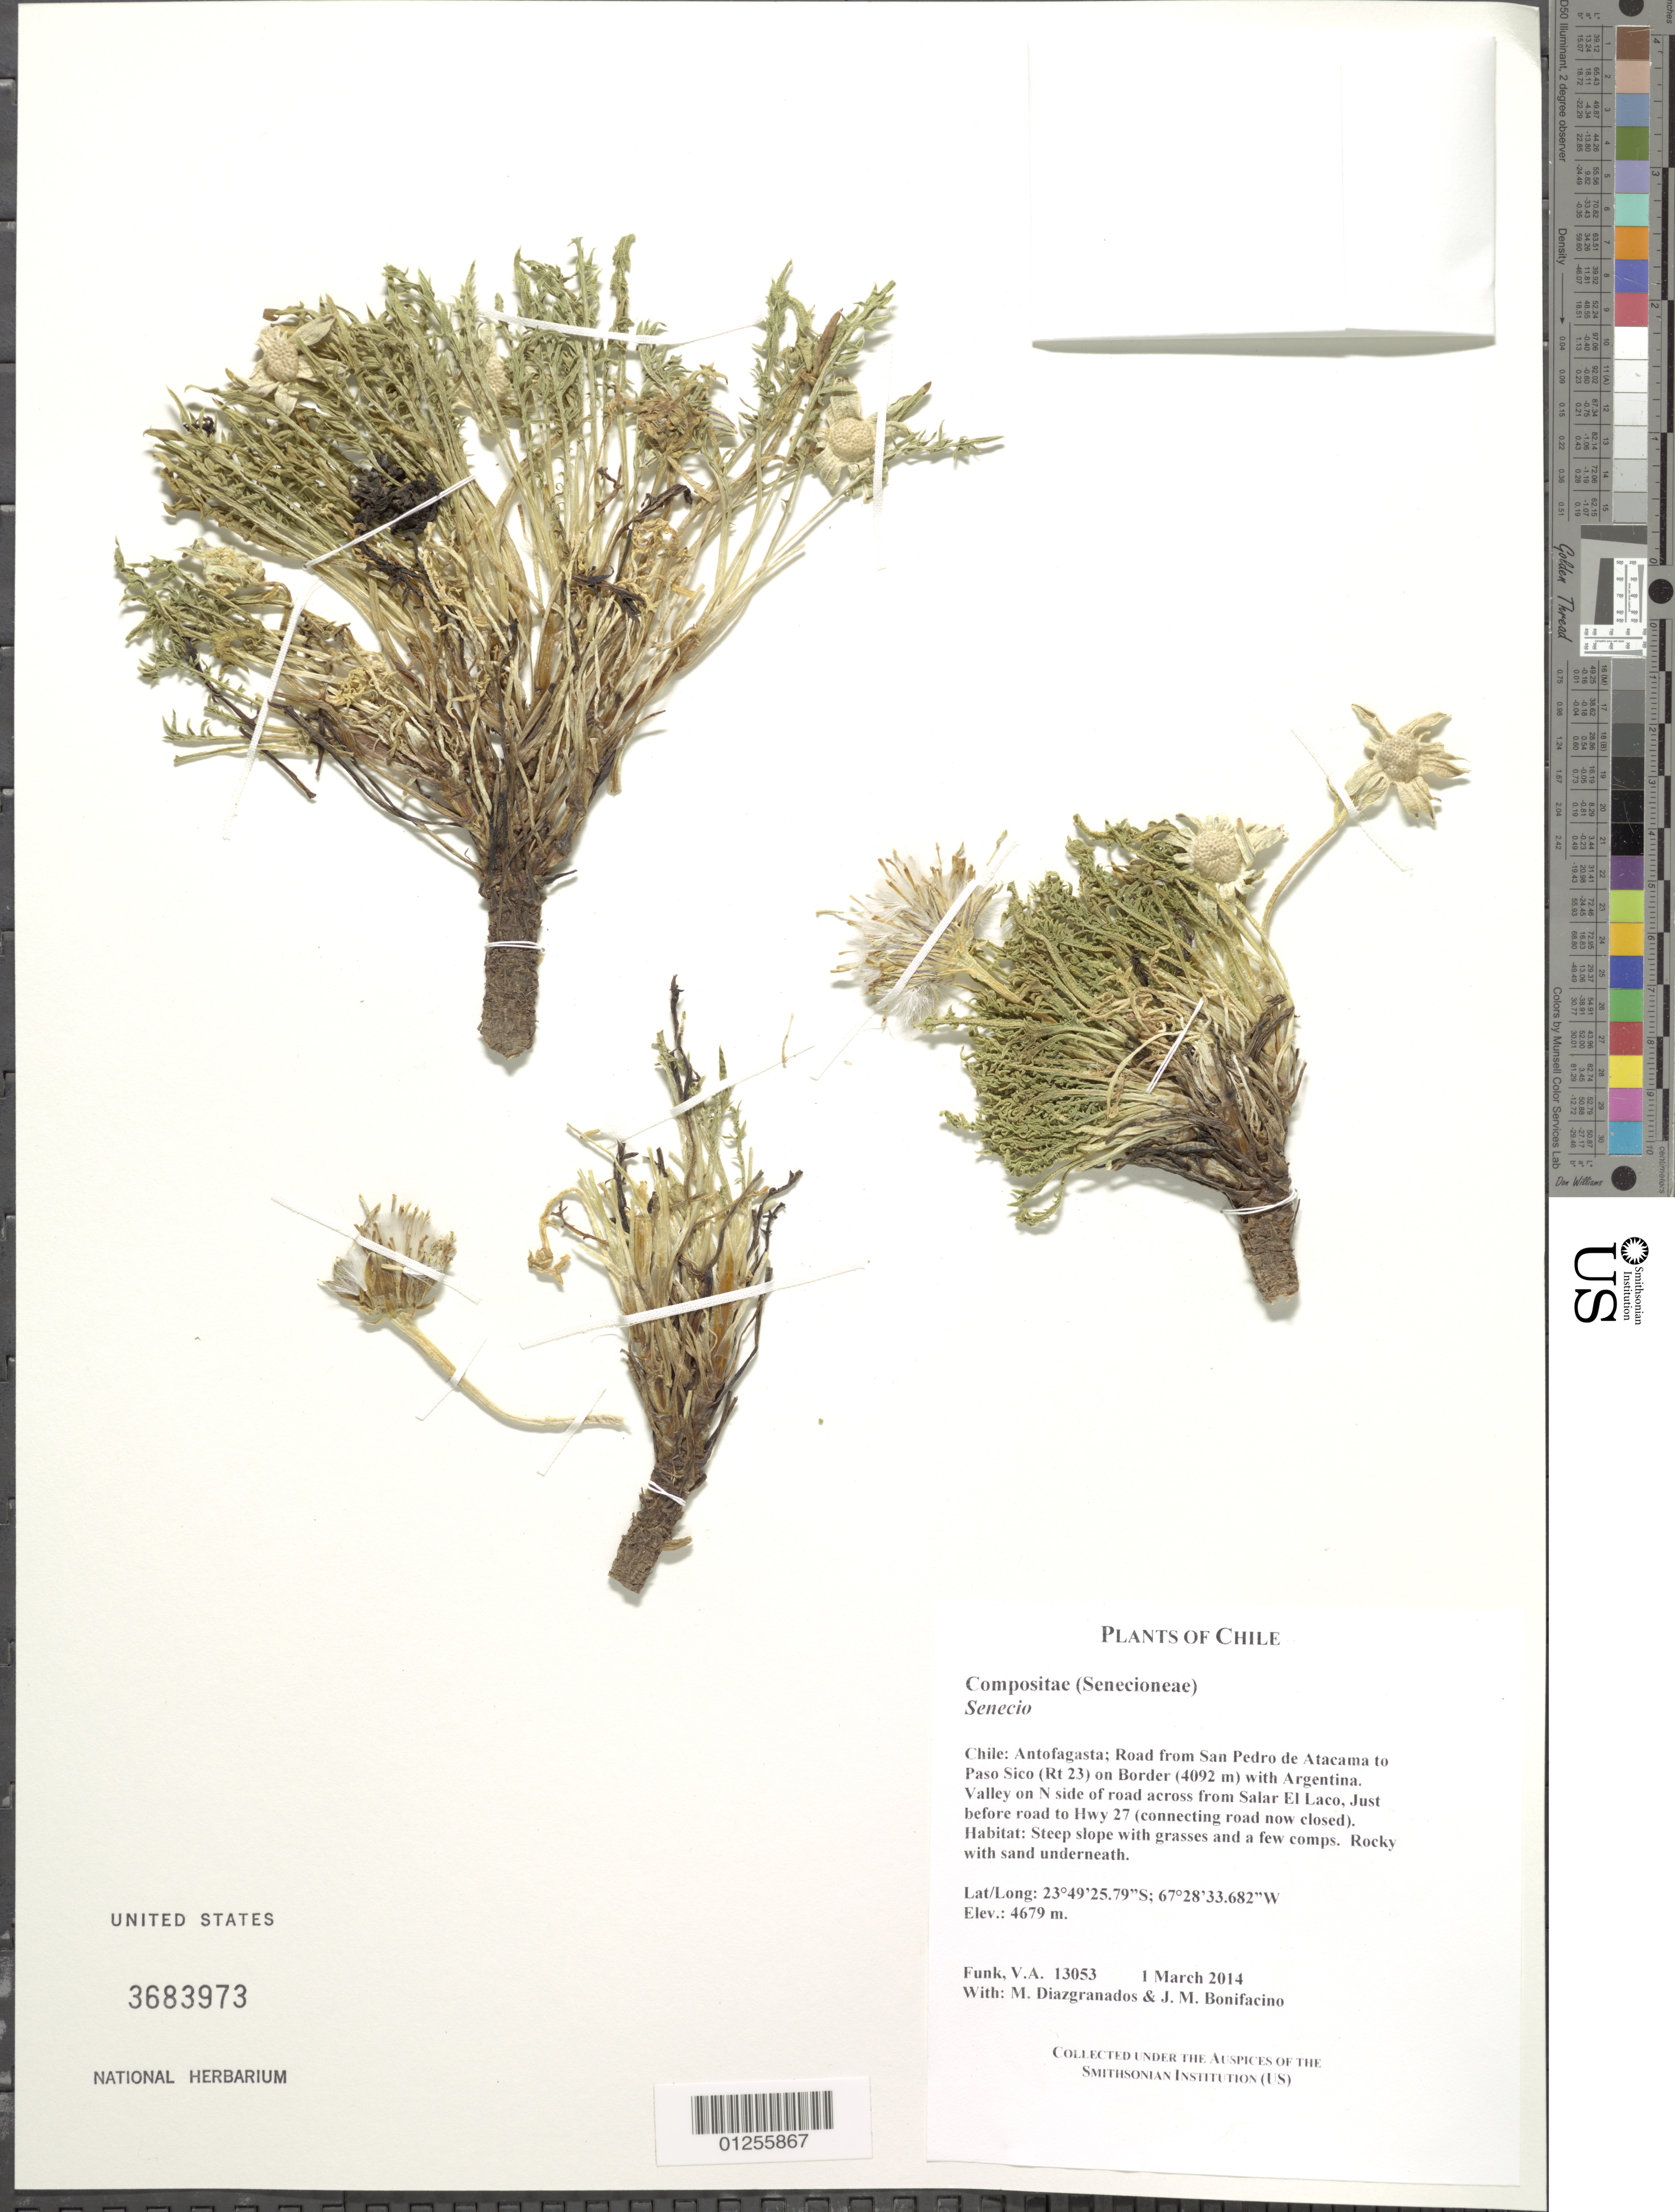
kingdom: Plantae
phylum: Tracheophyta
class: Magnoliopsida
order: Asterales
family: Asteraceae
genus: Senecio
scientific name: Senecio sp.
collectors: V. Funk, M. Diazgranados C. & M. Bonifacino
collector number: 13053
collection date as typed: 1 March 2014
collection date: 2014-03-01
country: Chile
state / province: Antofagasta (II)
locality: Road from San Pedro de Atacama to Paso Sico (Rt 23) on Border (4092 m) with Argentina.Valley on N side of road across from Salar El Laco, just before road to Hwy 27 (connecting road now closed)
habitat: Steep slope with grasses and a few composites. Rocky with sand underneath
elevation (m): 4679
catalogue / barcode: US 3683973